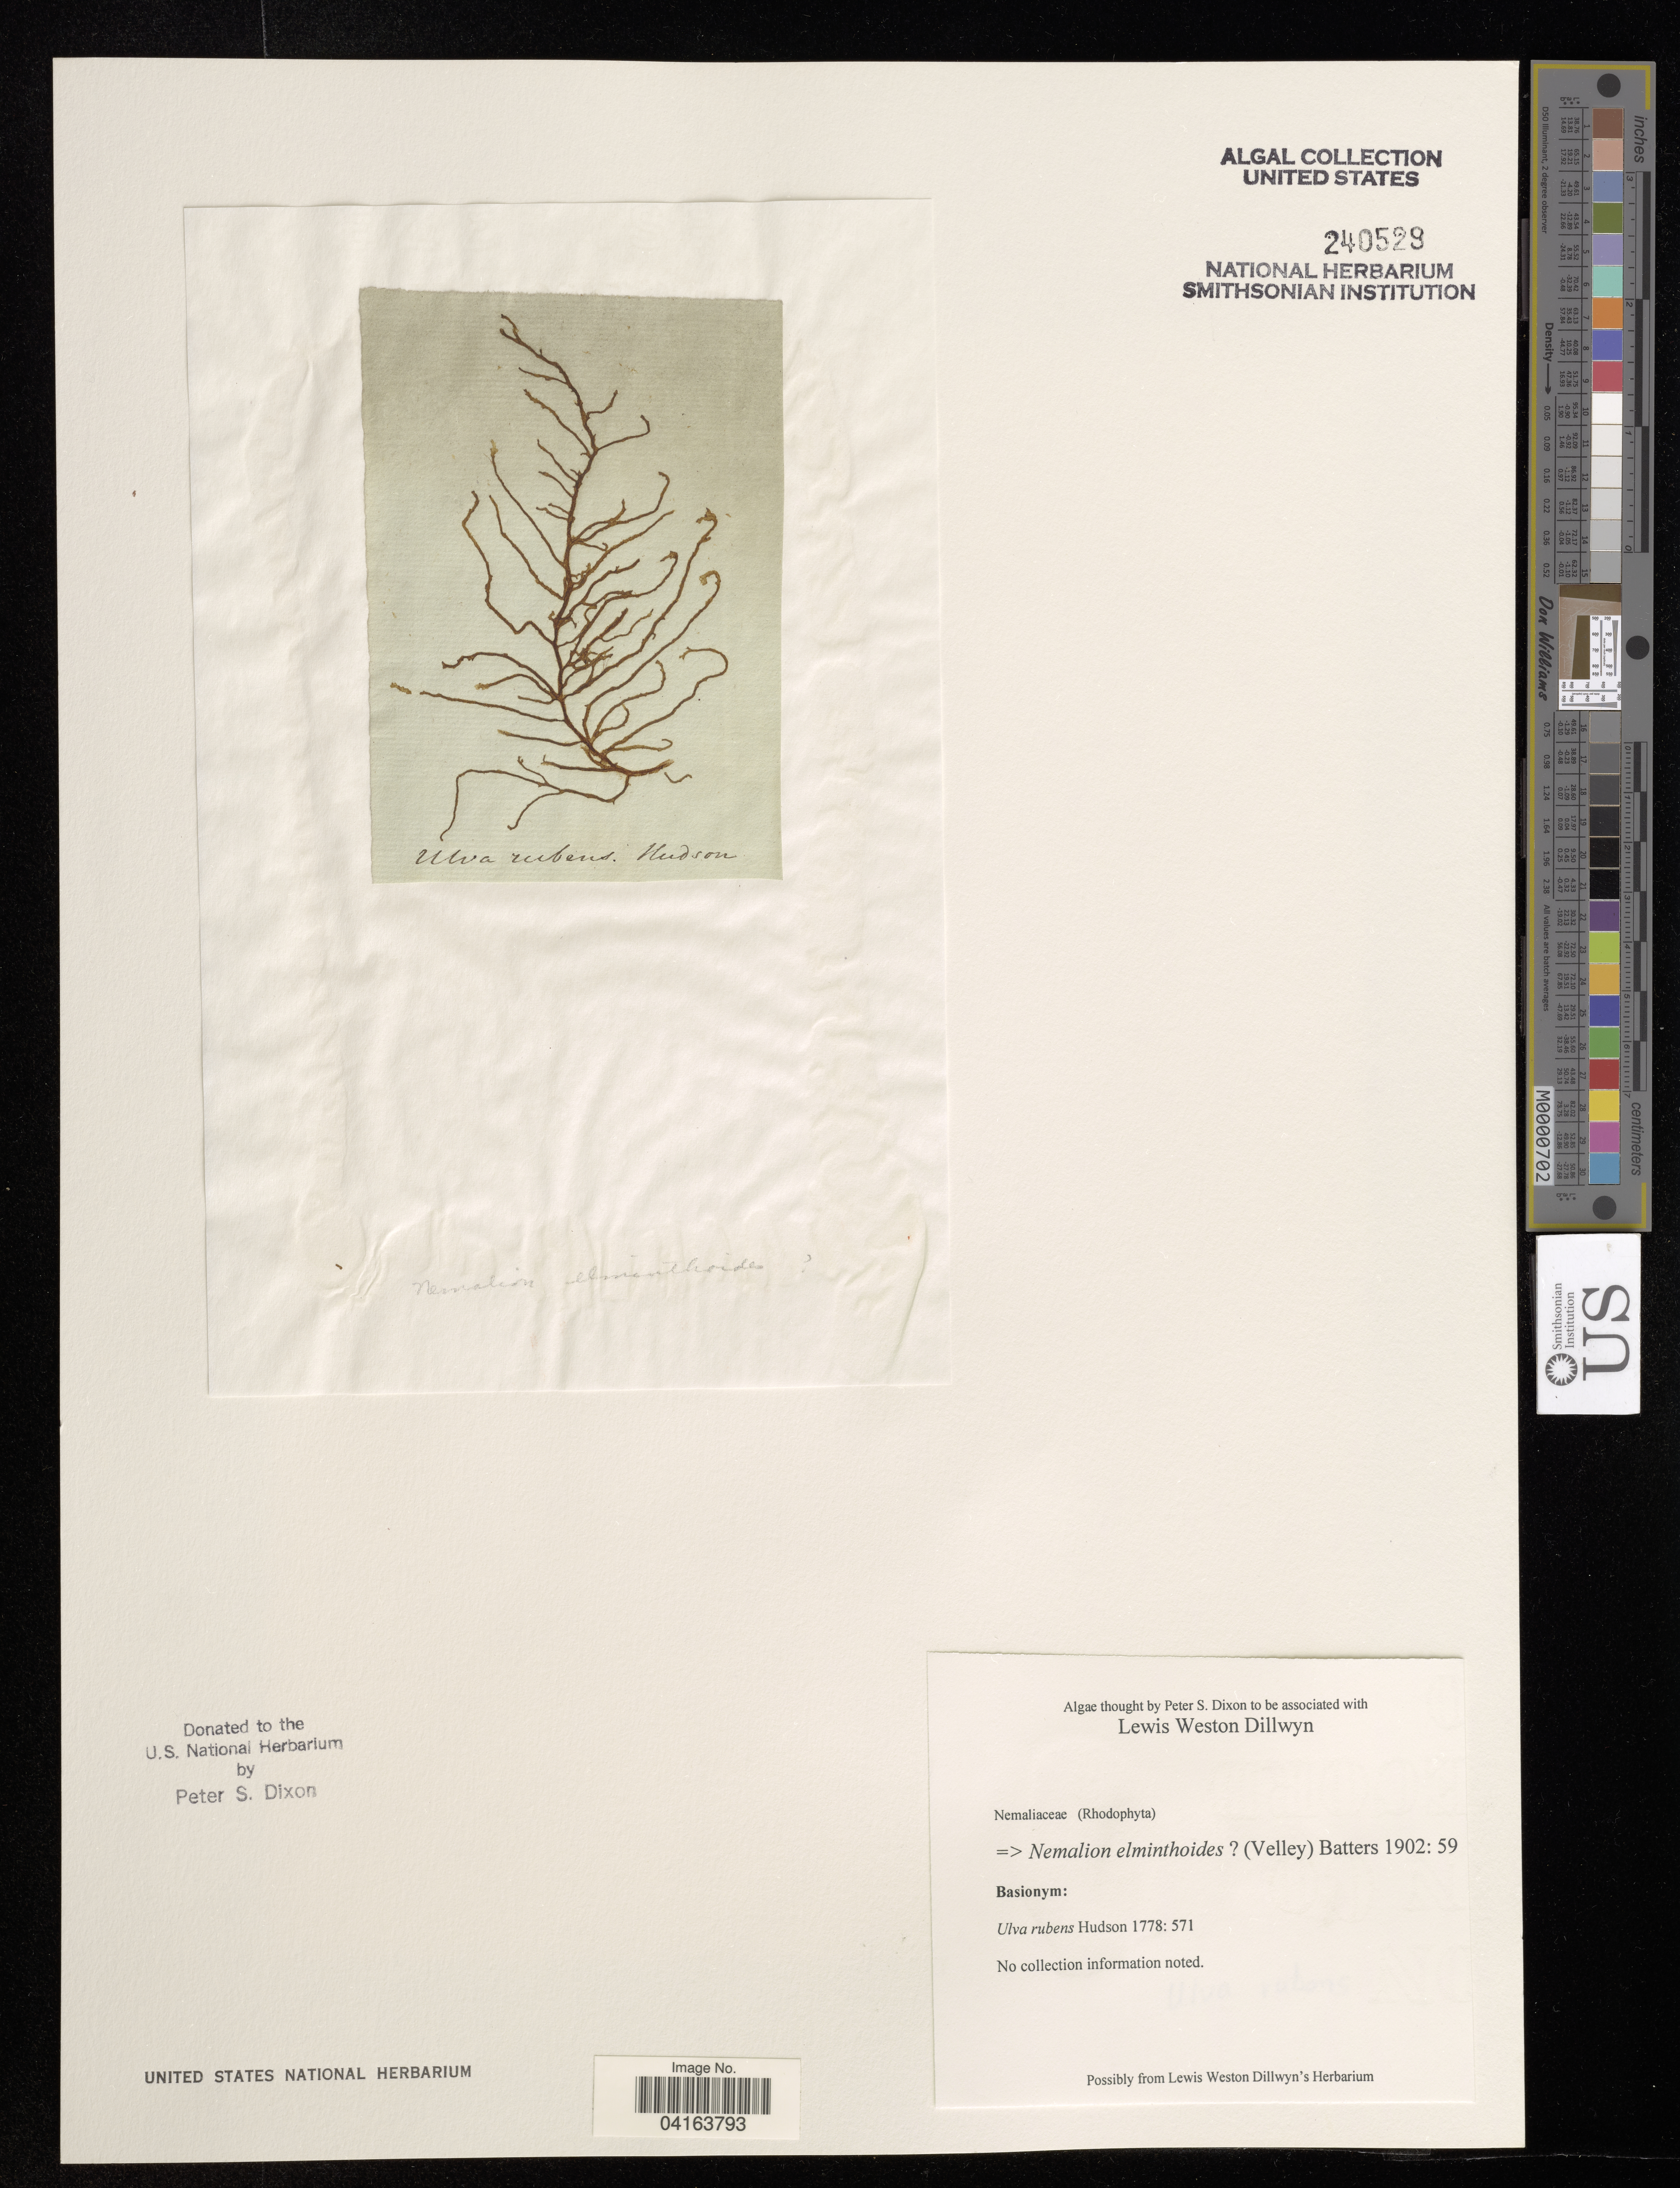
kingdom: Plantae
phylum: Rhodophyta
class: Florideophyceae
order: Nemaliales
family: Nemaliaceae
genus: Nemalion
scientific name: Nemalion elminthoides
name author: (Velley) Batters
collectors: L. W. Dillwyn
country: United Kingdom (?)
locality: No collection information noted, possibily from Lewis Weston Dillwyn's Herbarium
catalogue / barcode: US 240529